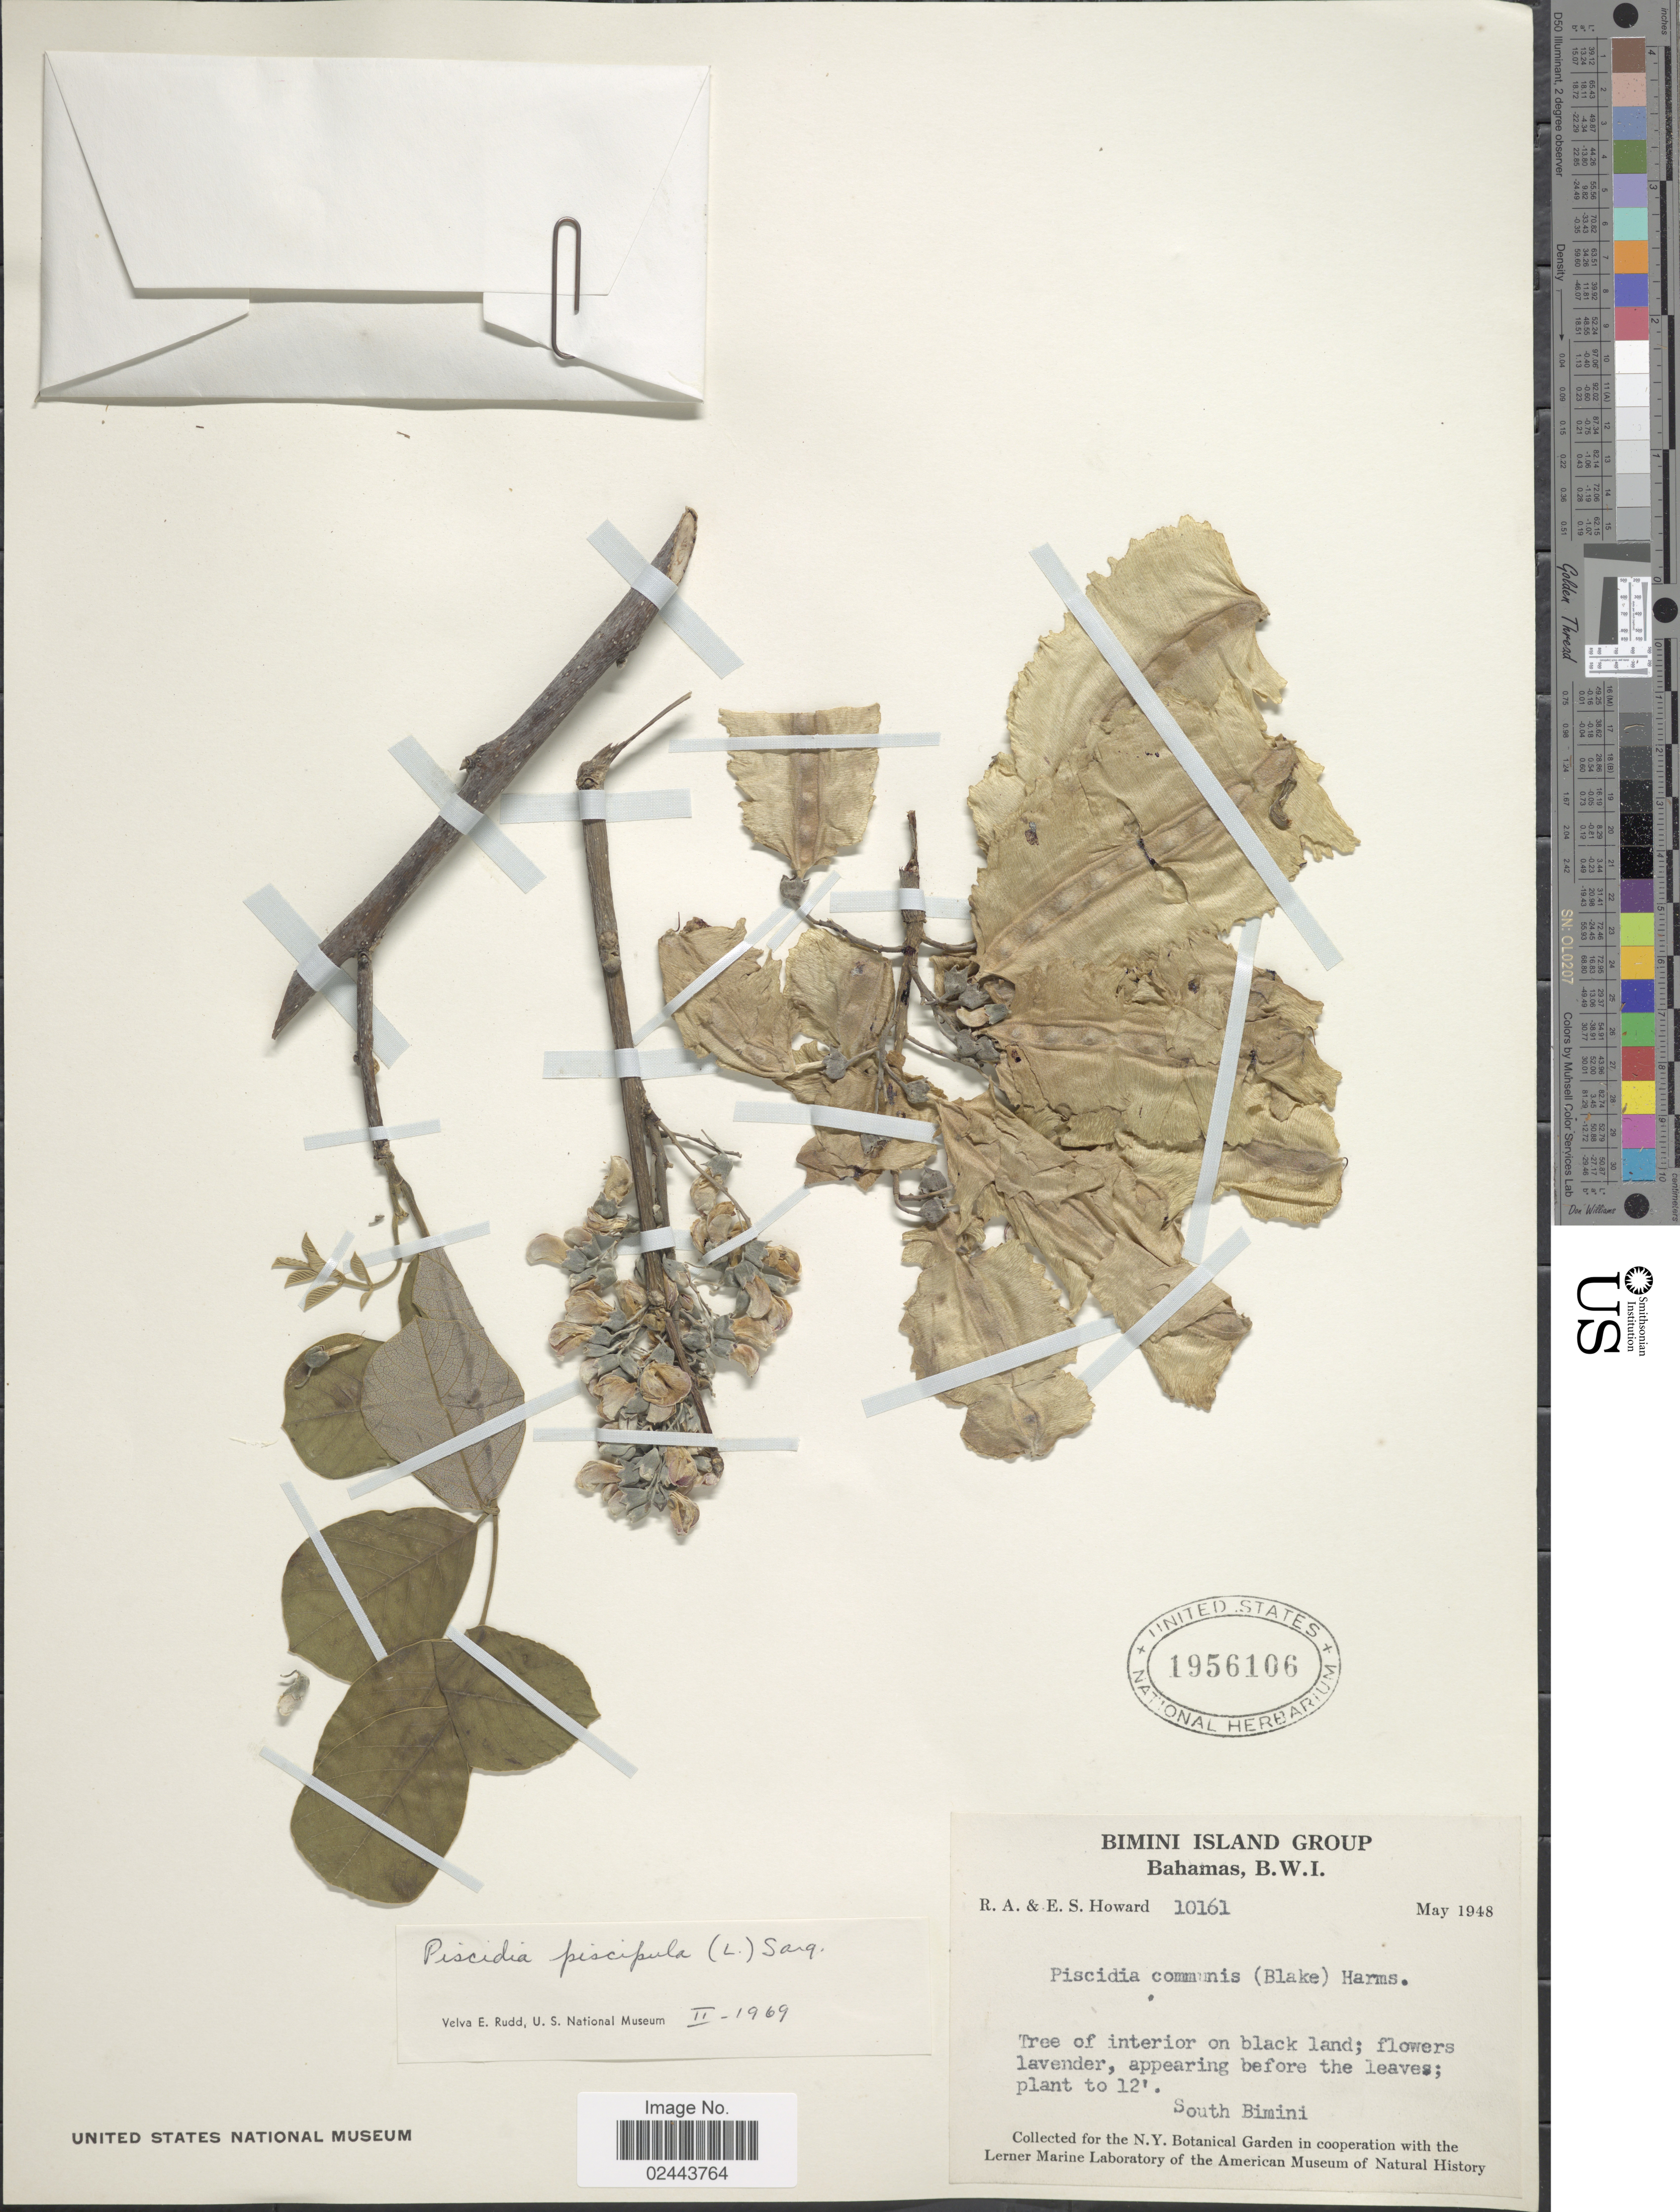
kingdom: Plantae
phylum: Tracheophyta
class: Magnoliopsida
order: Fabales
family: Fabaceae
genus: Piscidia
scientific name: Piscidia piscipula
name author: (L.) Sarg.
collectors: R. A. Howard & E. S. Howard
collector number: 10161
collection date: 1948-05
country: Bahamas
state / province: Bimini and Cat Cay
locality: Bimini Island Group, Bahamas, B.W.I., tree of interior on black land, South Bimini.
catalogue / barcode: US 1956106